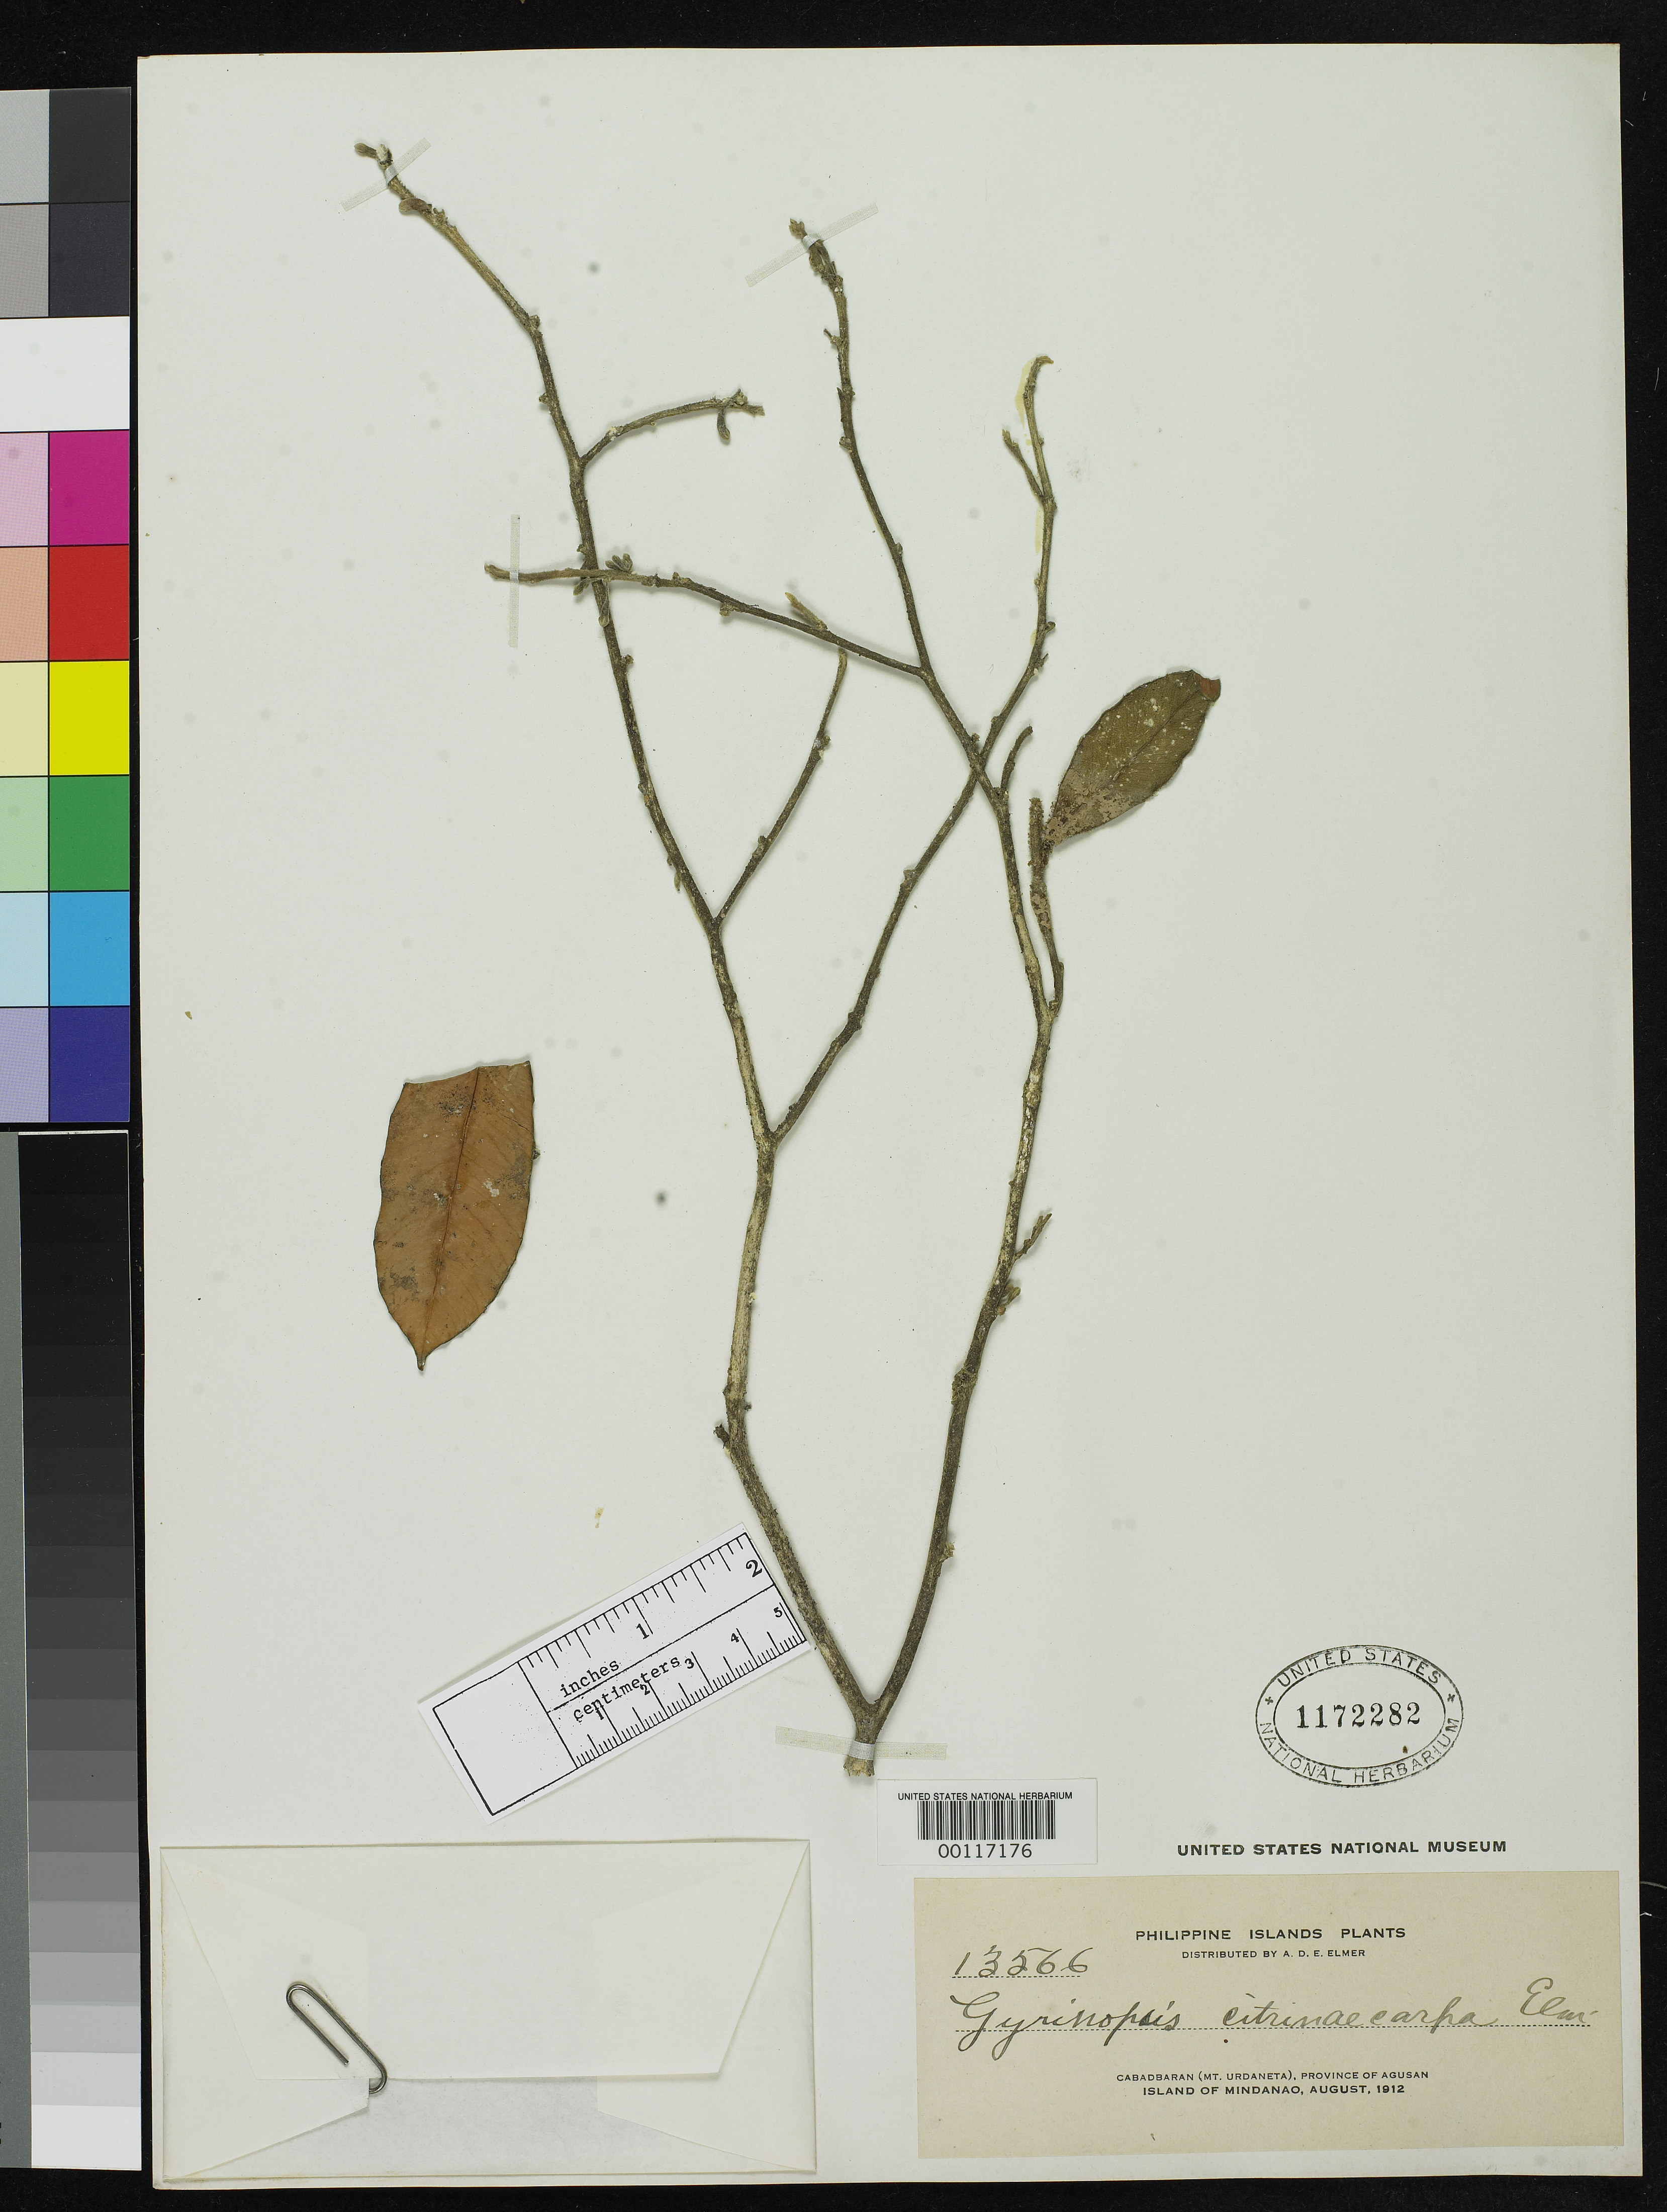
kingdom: Plantae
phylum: Tracheophyta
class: Magnoliopsida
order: Malvales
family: Thymelaeaceae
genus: Gyrinopsis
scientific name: Gyrinopsis citrinaecarpa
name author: Elmer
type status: Isotype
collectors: A. D. E. Elmer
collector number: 13566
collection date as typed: Aug 1912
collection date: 1912-08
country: Philippines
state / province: Caraga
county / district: Agusan del Norte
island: Mindanao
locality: Cabadbaran (Mt. Urdaneta), Province of Agusan, Island of Mindanao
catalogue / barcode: US 1172282